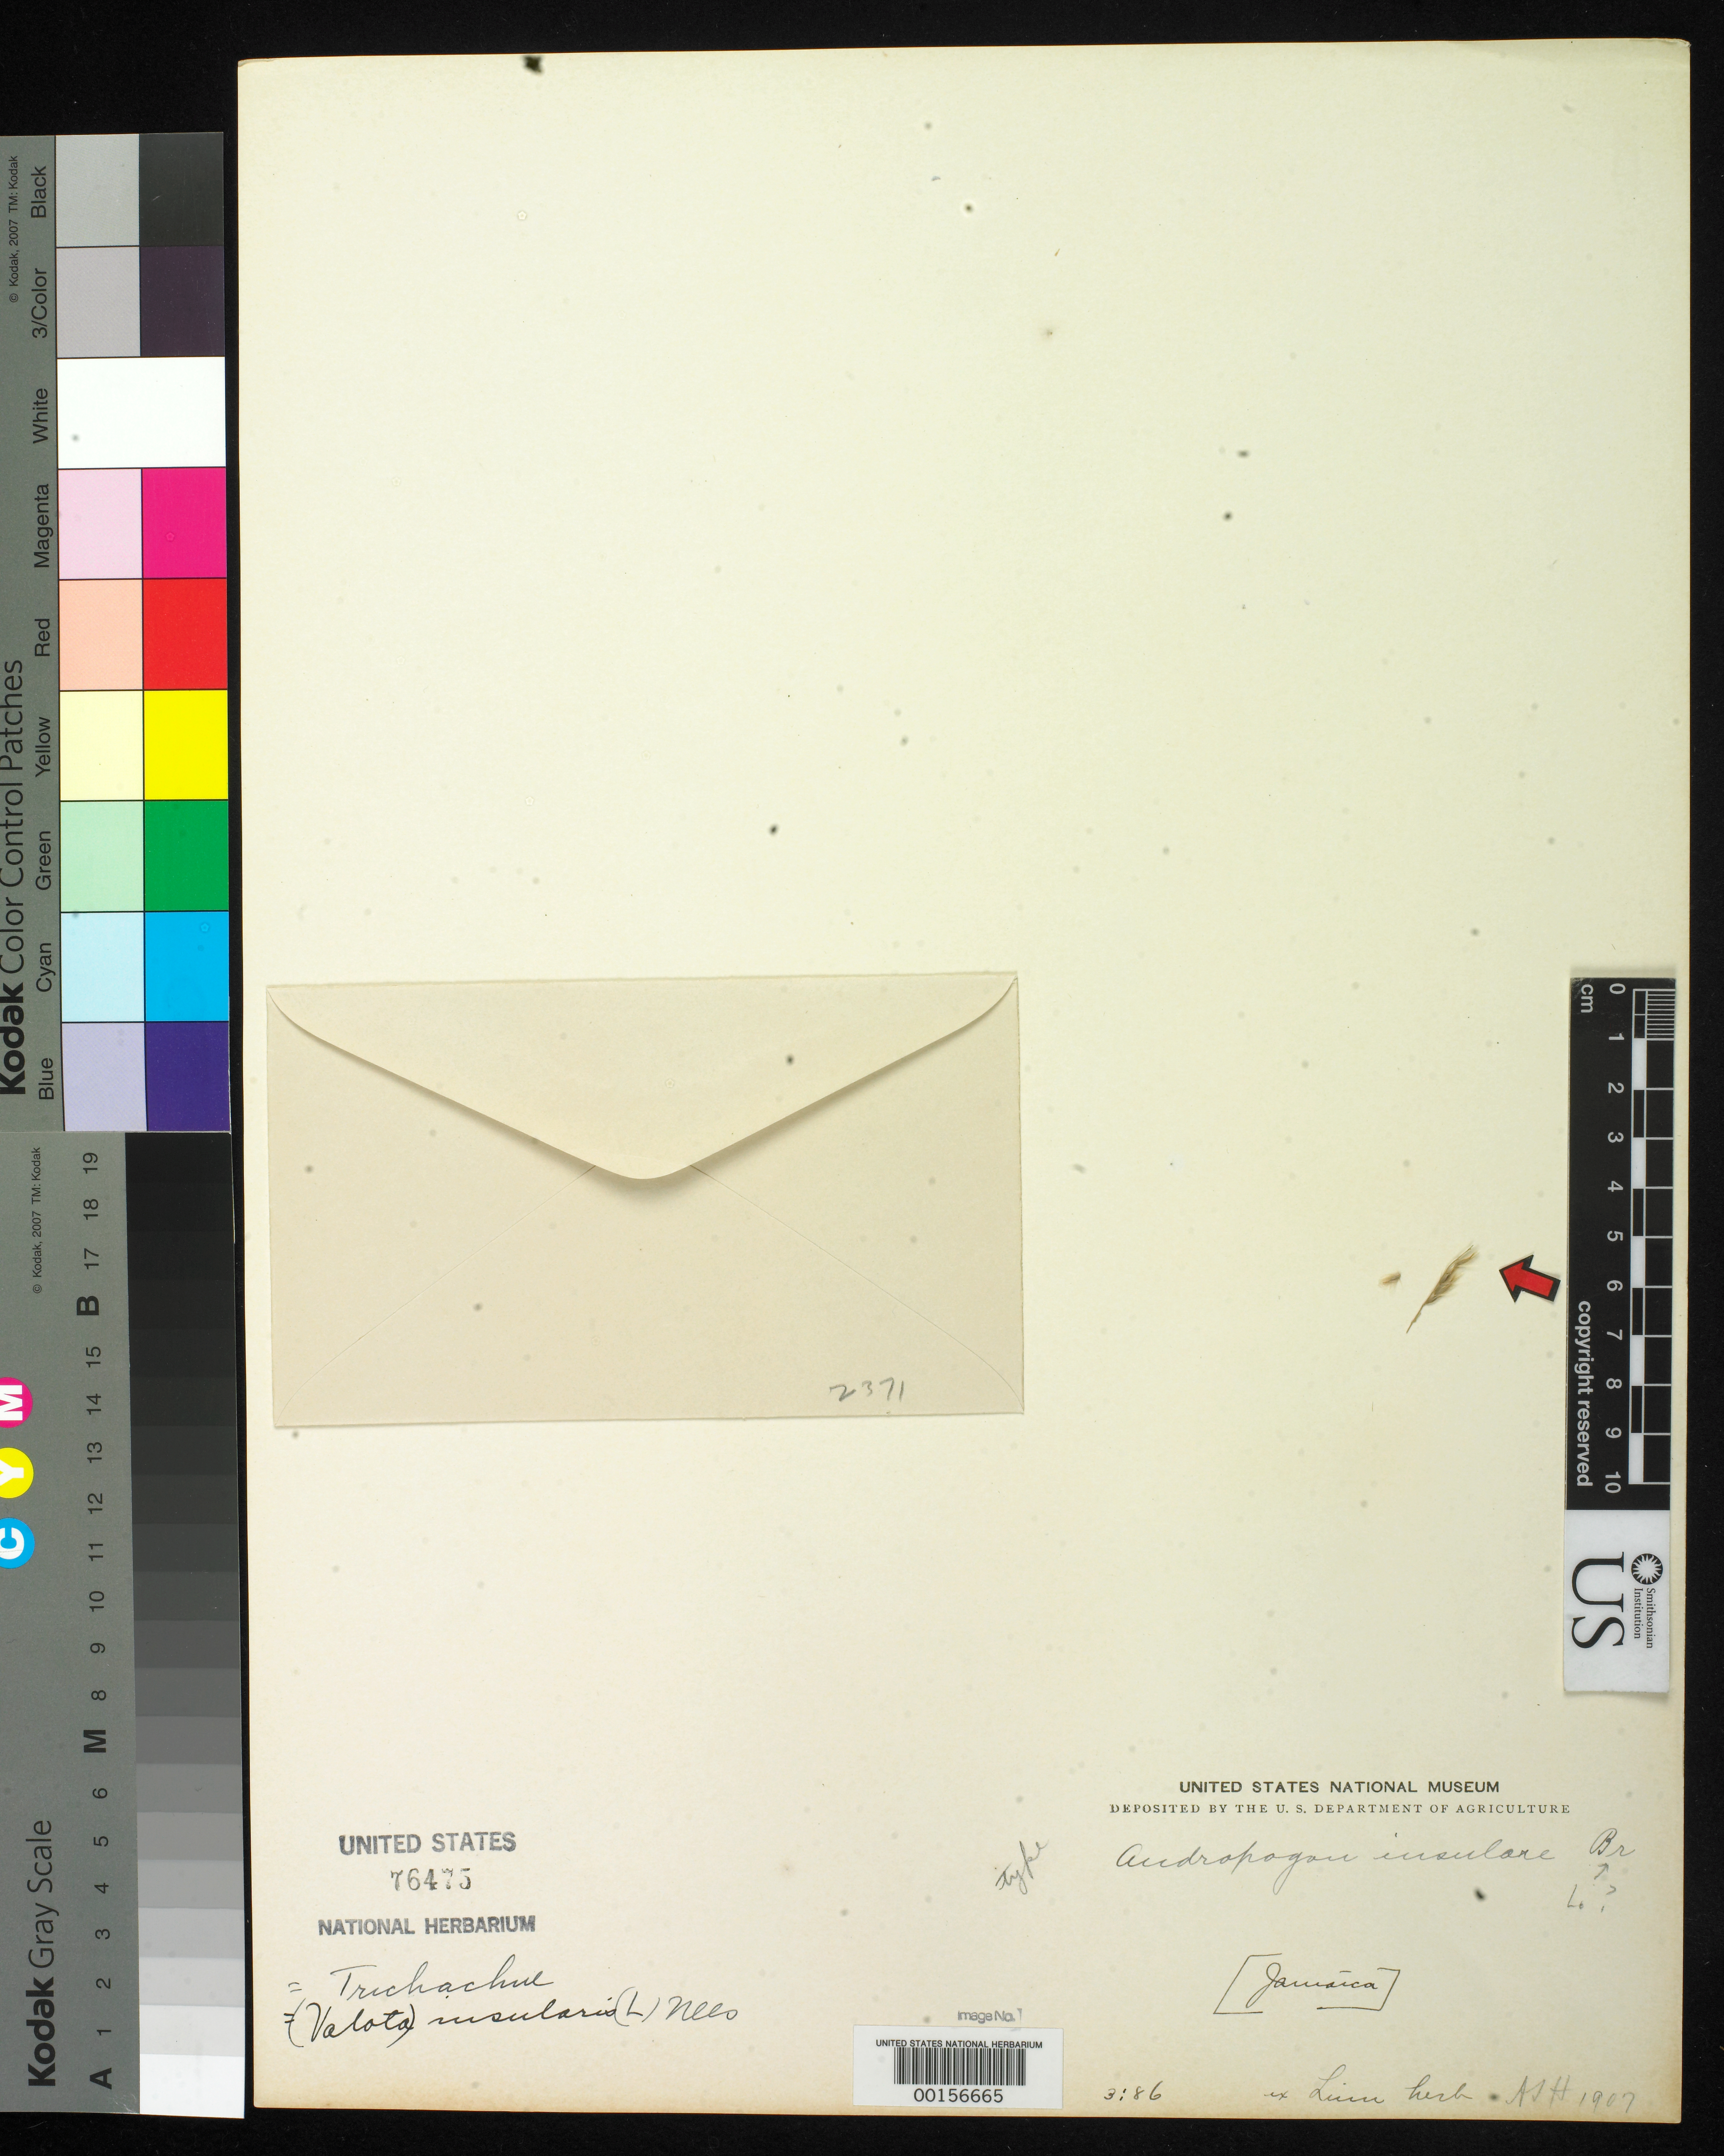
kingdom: Plantae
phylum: Tracheophyta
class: Liliopsida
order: Poales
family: Poaceae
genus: Andropogon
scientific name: Andropogon insularis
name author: L.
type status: Type Fragment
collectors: B. Sloane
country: Jamaica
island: Greater Antilles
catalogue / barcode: US 76475